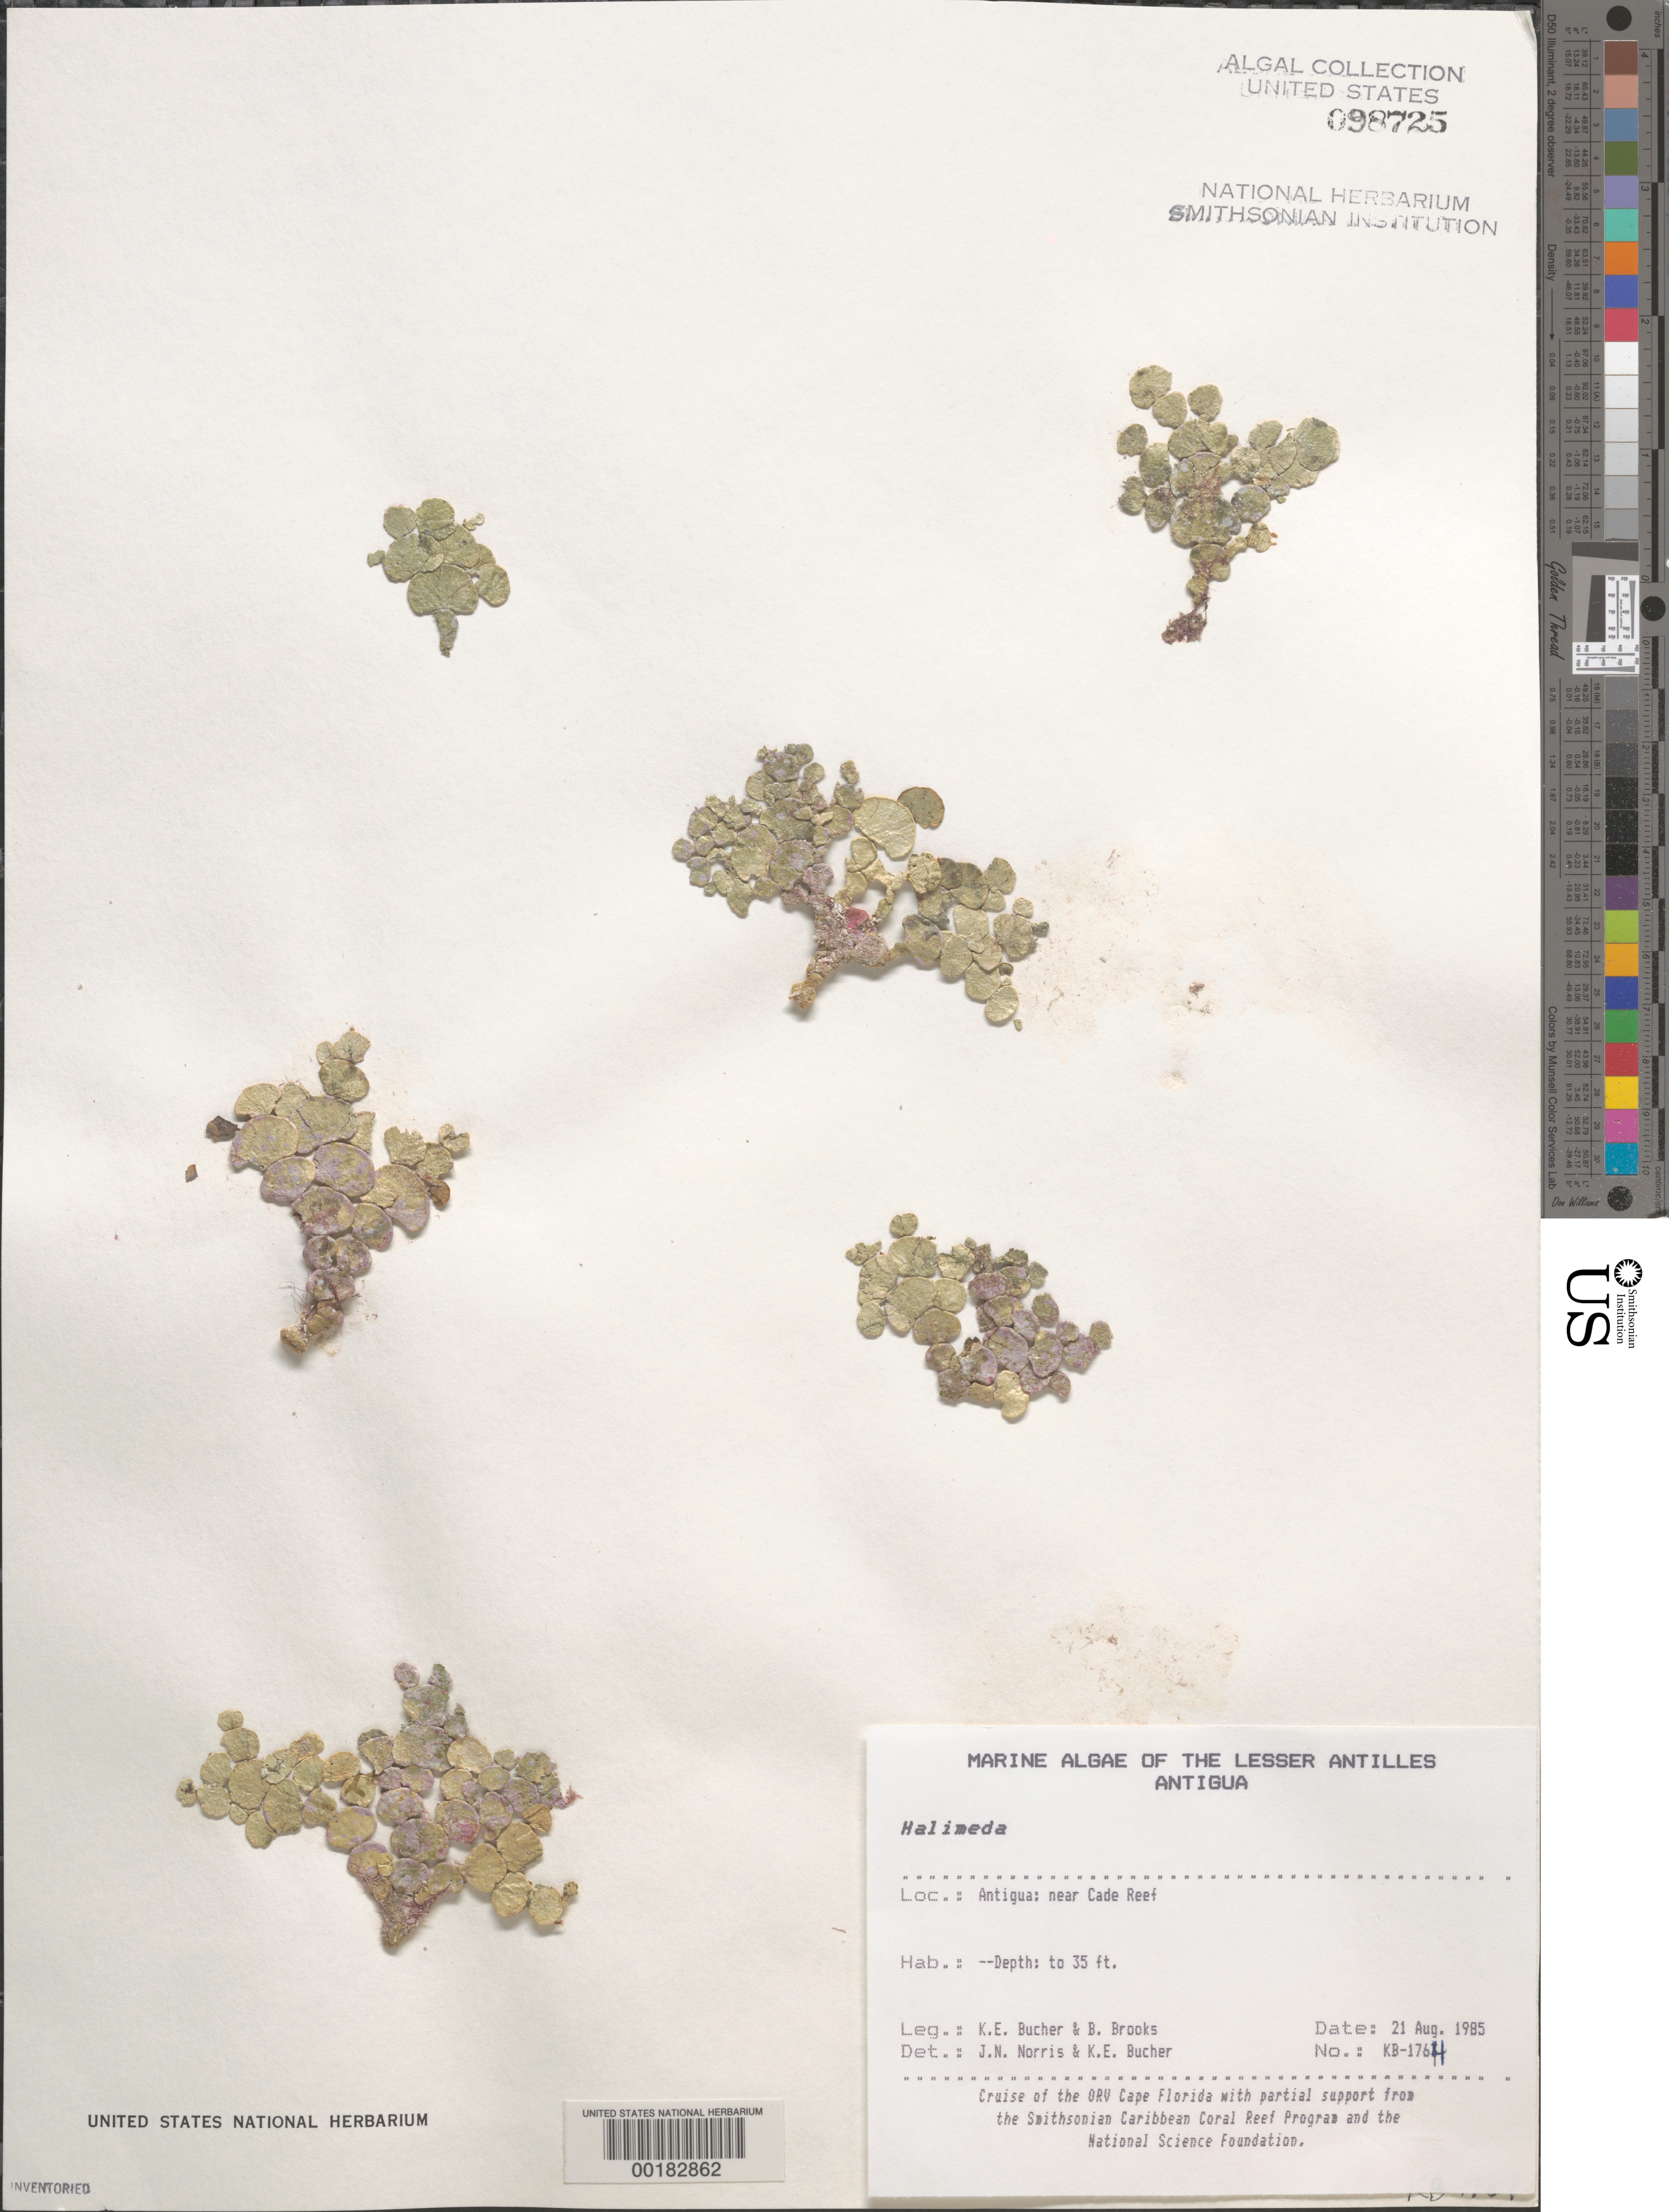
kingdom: Plantae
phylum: Chlorophyta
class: Ulvophyceae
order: Bryopsidales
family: Halimedaceae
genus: Halimeda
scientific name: Halimeda sp.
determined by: Norris, J. N.; Bucher, K. E.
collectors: K. E. Bucher, B. Brooks & W. Fenical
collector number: Kb-1764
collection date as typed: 21 Aug 1985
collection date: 1985-08-21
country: Antigua and Barbuda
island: Antigua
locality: Near Cade Reef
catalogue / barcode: US 98725